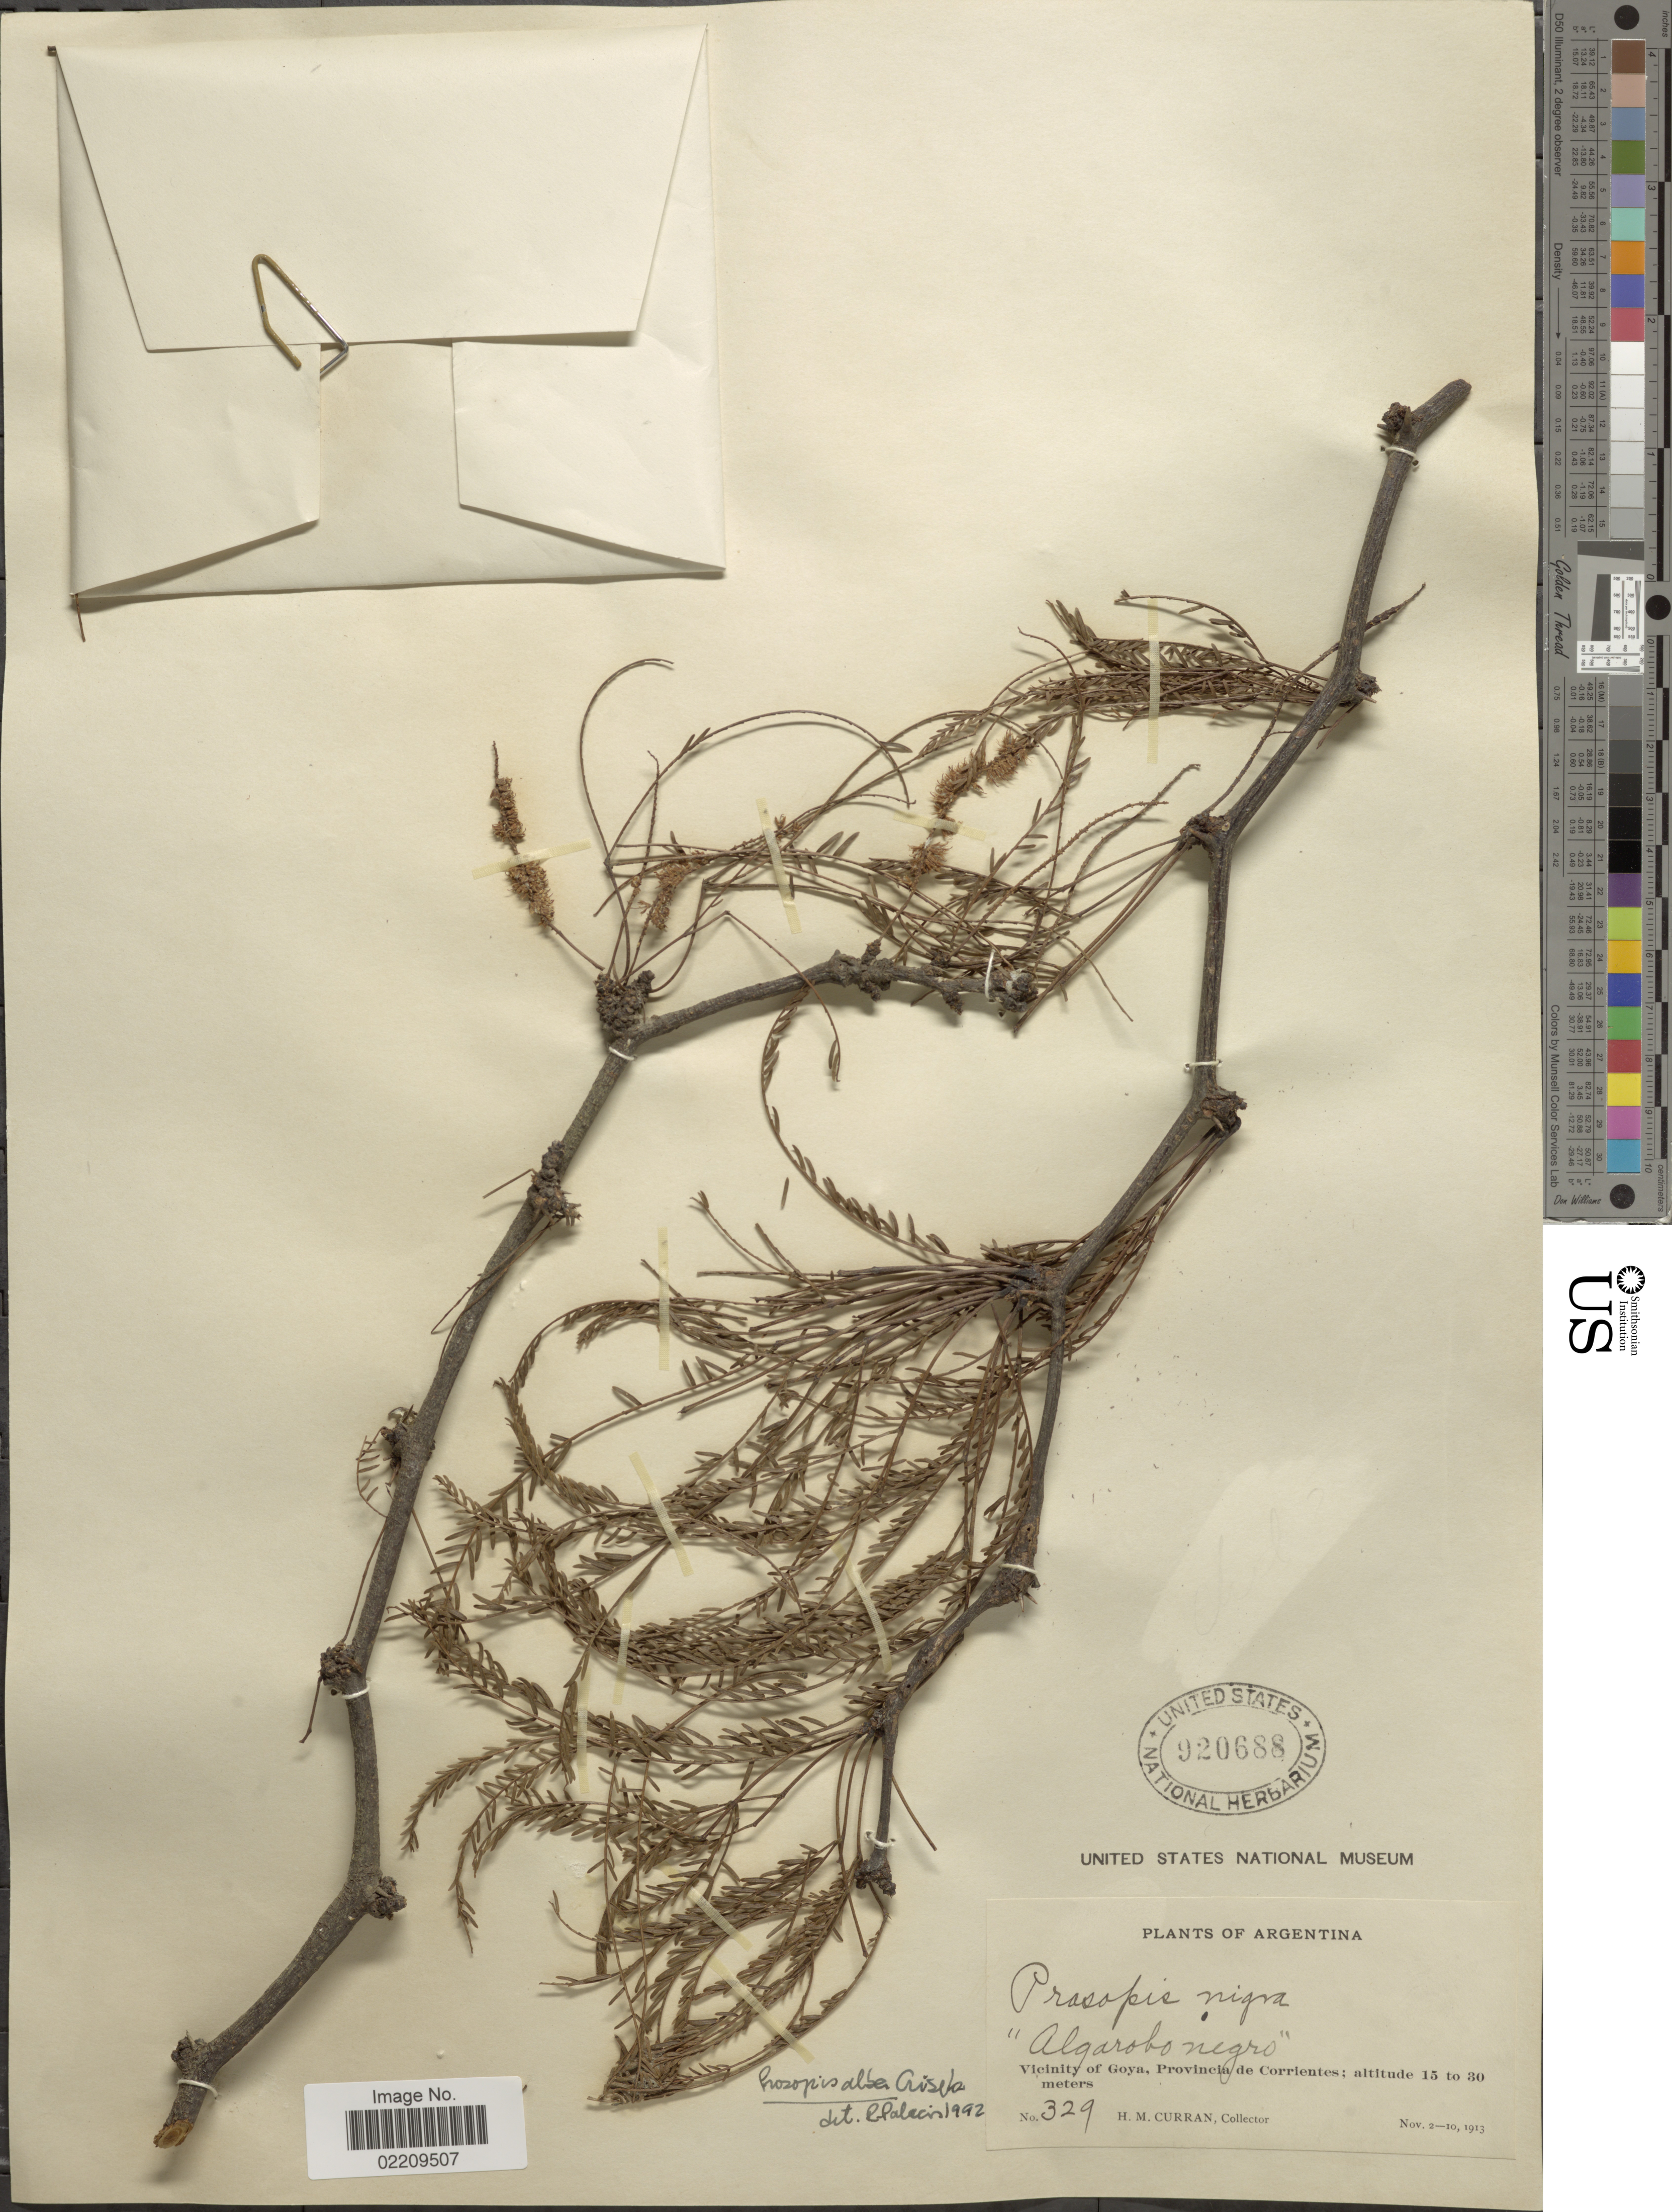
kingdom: Plantae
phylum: Tracheophyta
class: Magnoliopsida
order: Fabales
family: Fabaceae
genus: Neltuma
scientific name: Neltuma alba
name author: (Griseb.) C. E. Hughes & G.P. Lewis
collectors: H. M. Curran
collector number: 329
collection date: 1913-11-02/1913-11-10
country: Argentina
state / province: Corrientes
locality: Vicinity of Goya, Provencia de Corrientes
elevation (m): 15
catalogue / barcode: US 920688